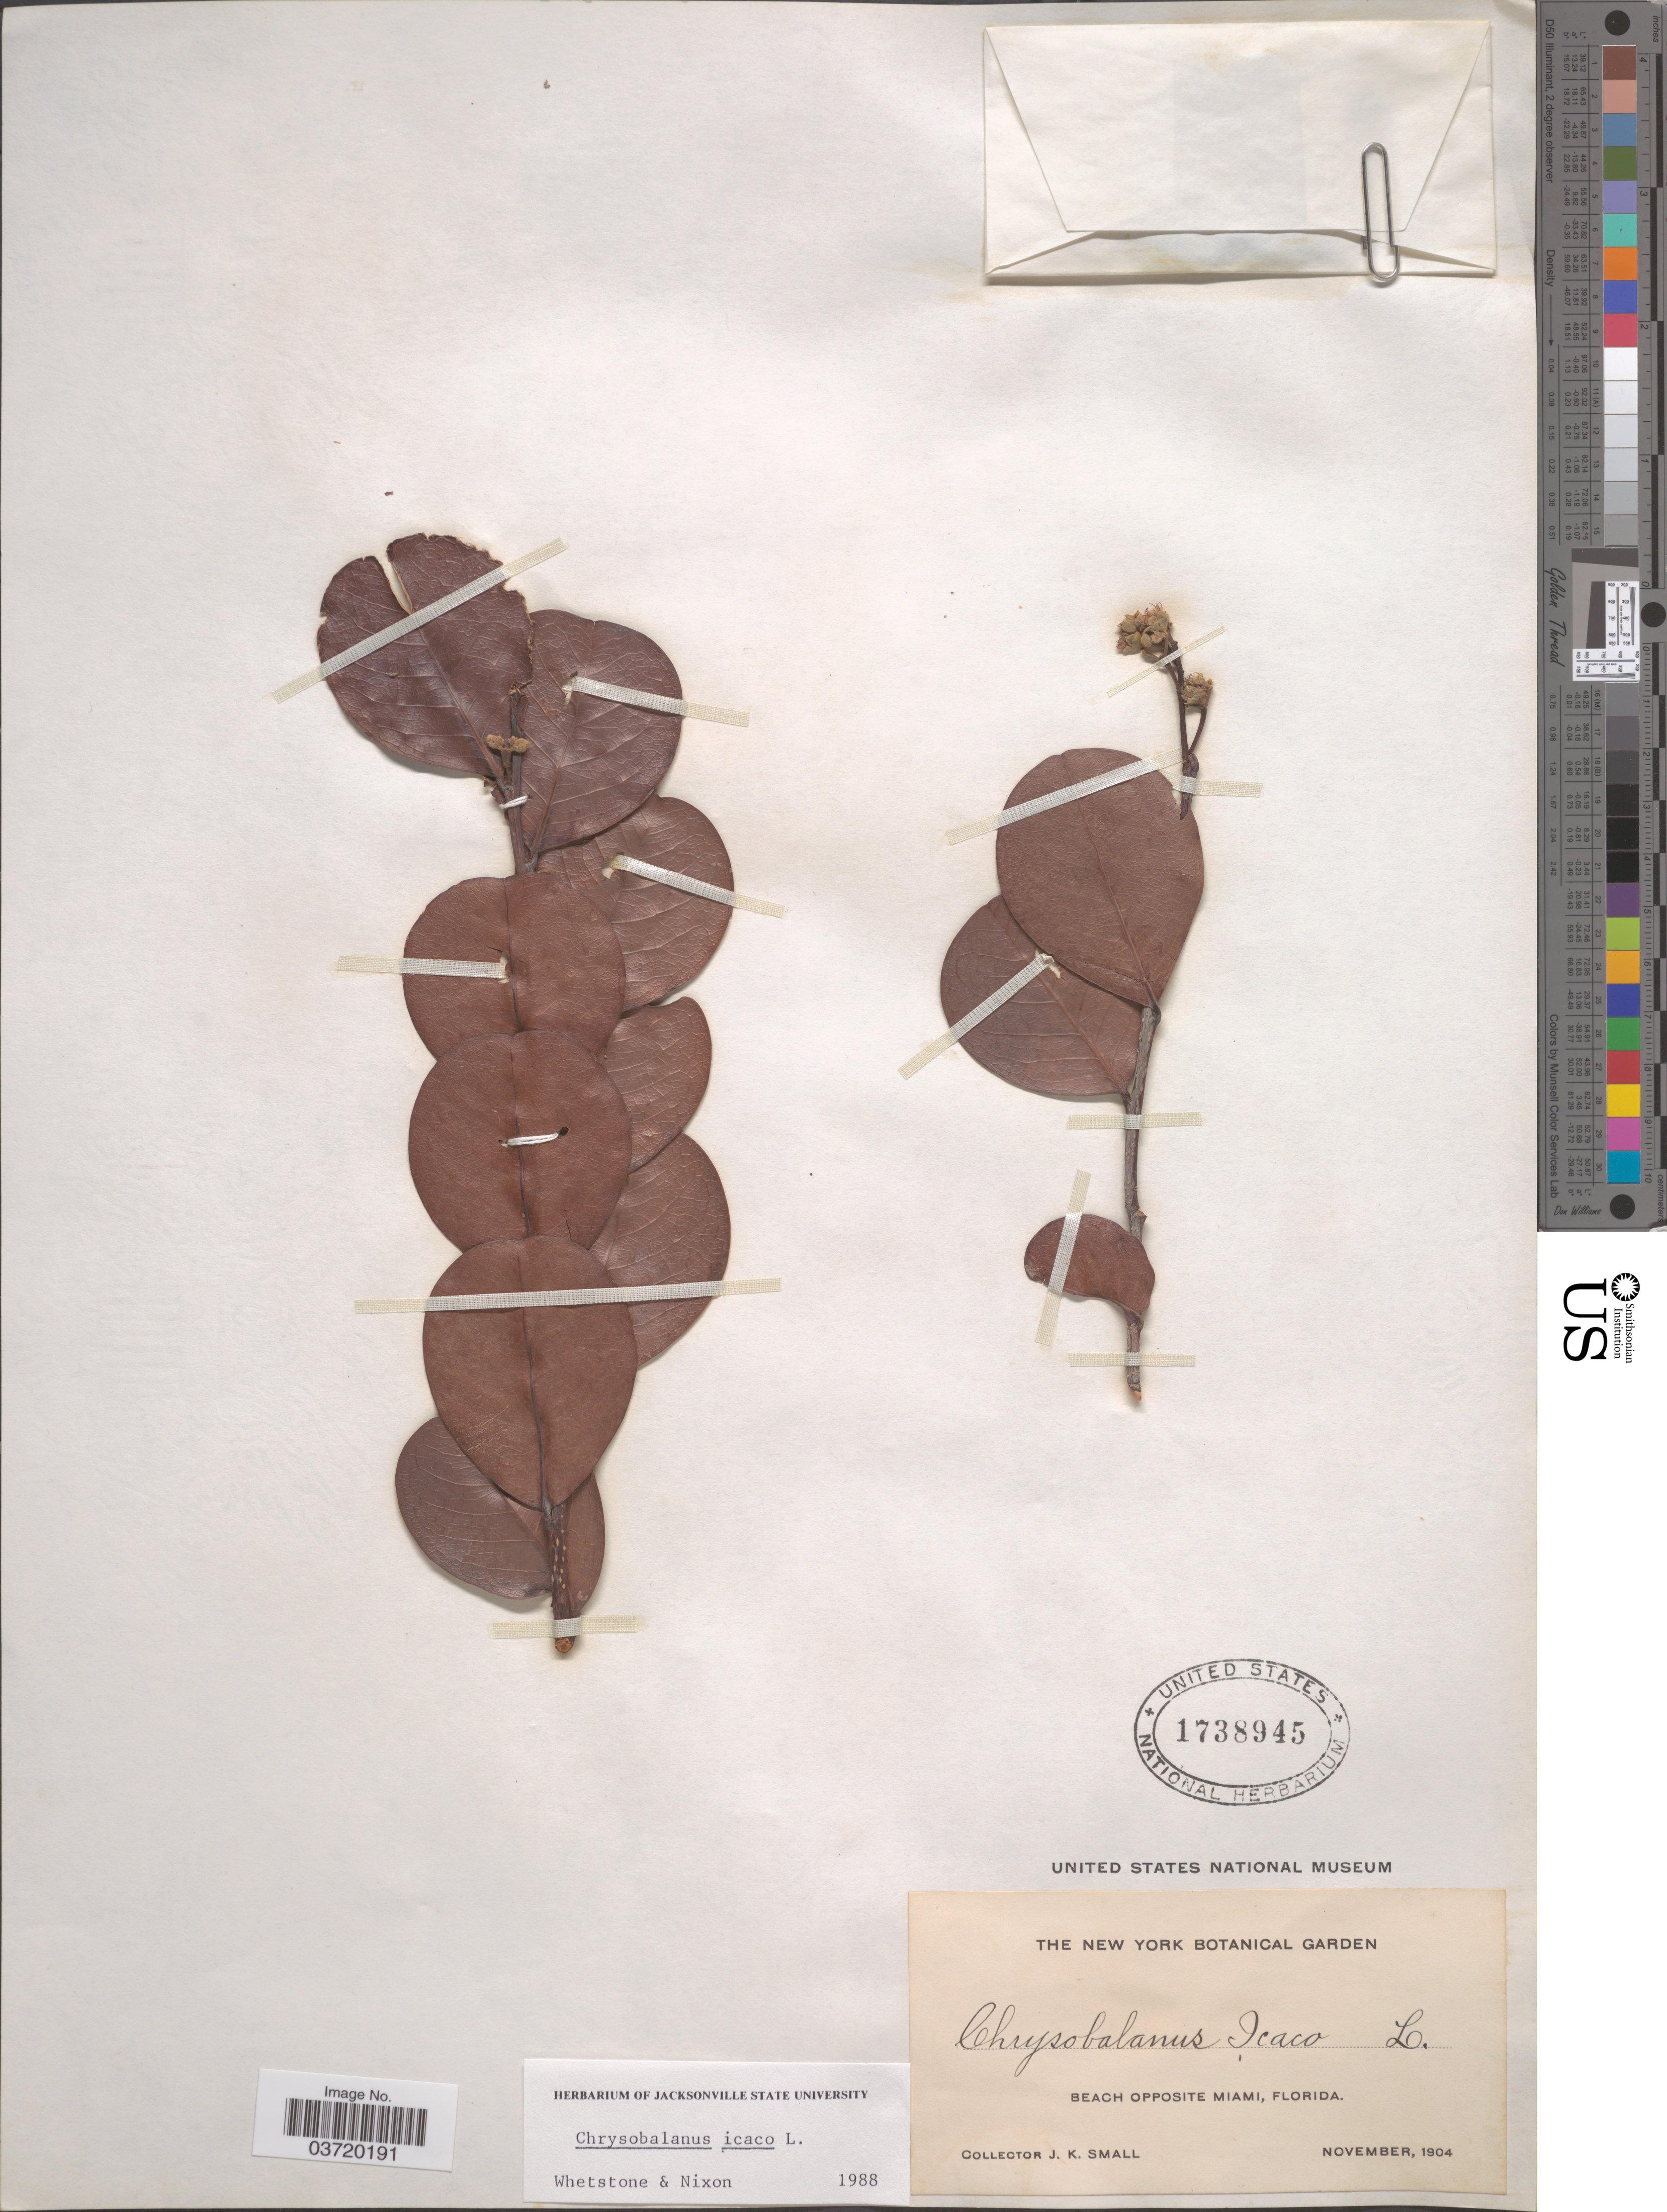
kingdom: Plantae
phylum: Tracheophyta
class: Magnoliopsida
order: Malpighiales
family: Chrysobalanaceae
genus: Chrysobalanus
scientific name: Chrysobalanus icaco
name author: L.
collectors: J. K. Small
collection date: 1904-11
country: United States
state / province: Florida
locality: Beach opposite Miami.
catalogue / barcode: US 1738945